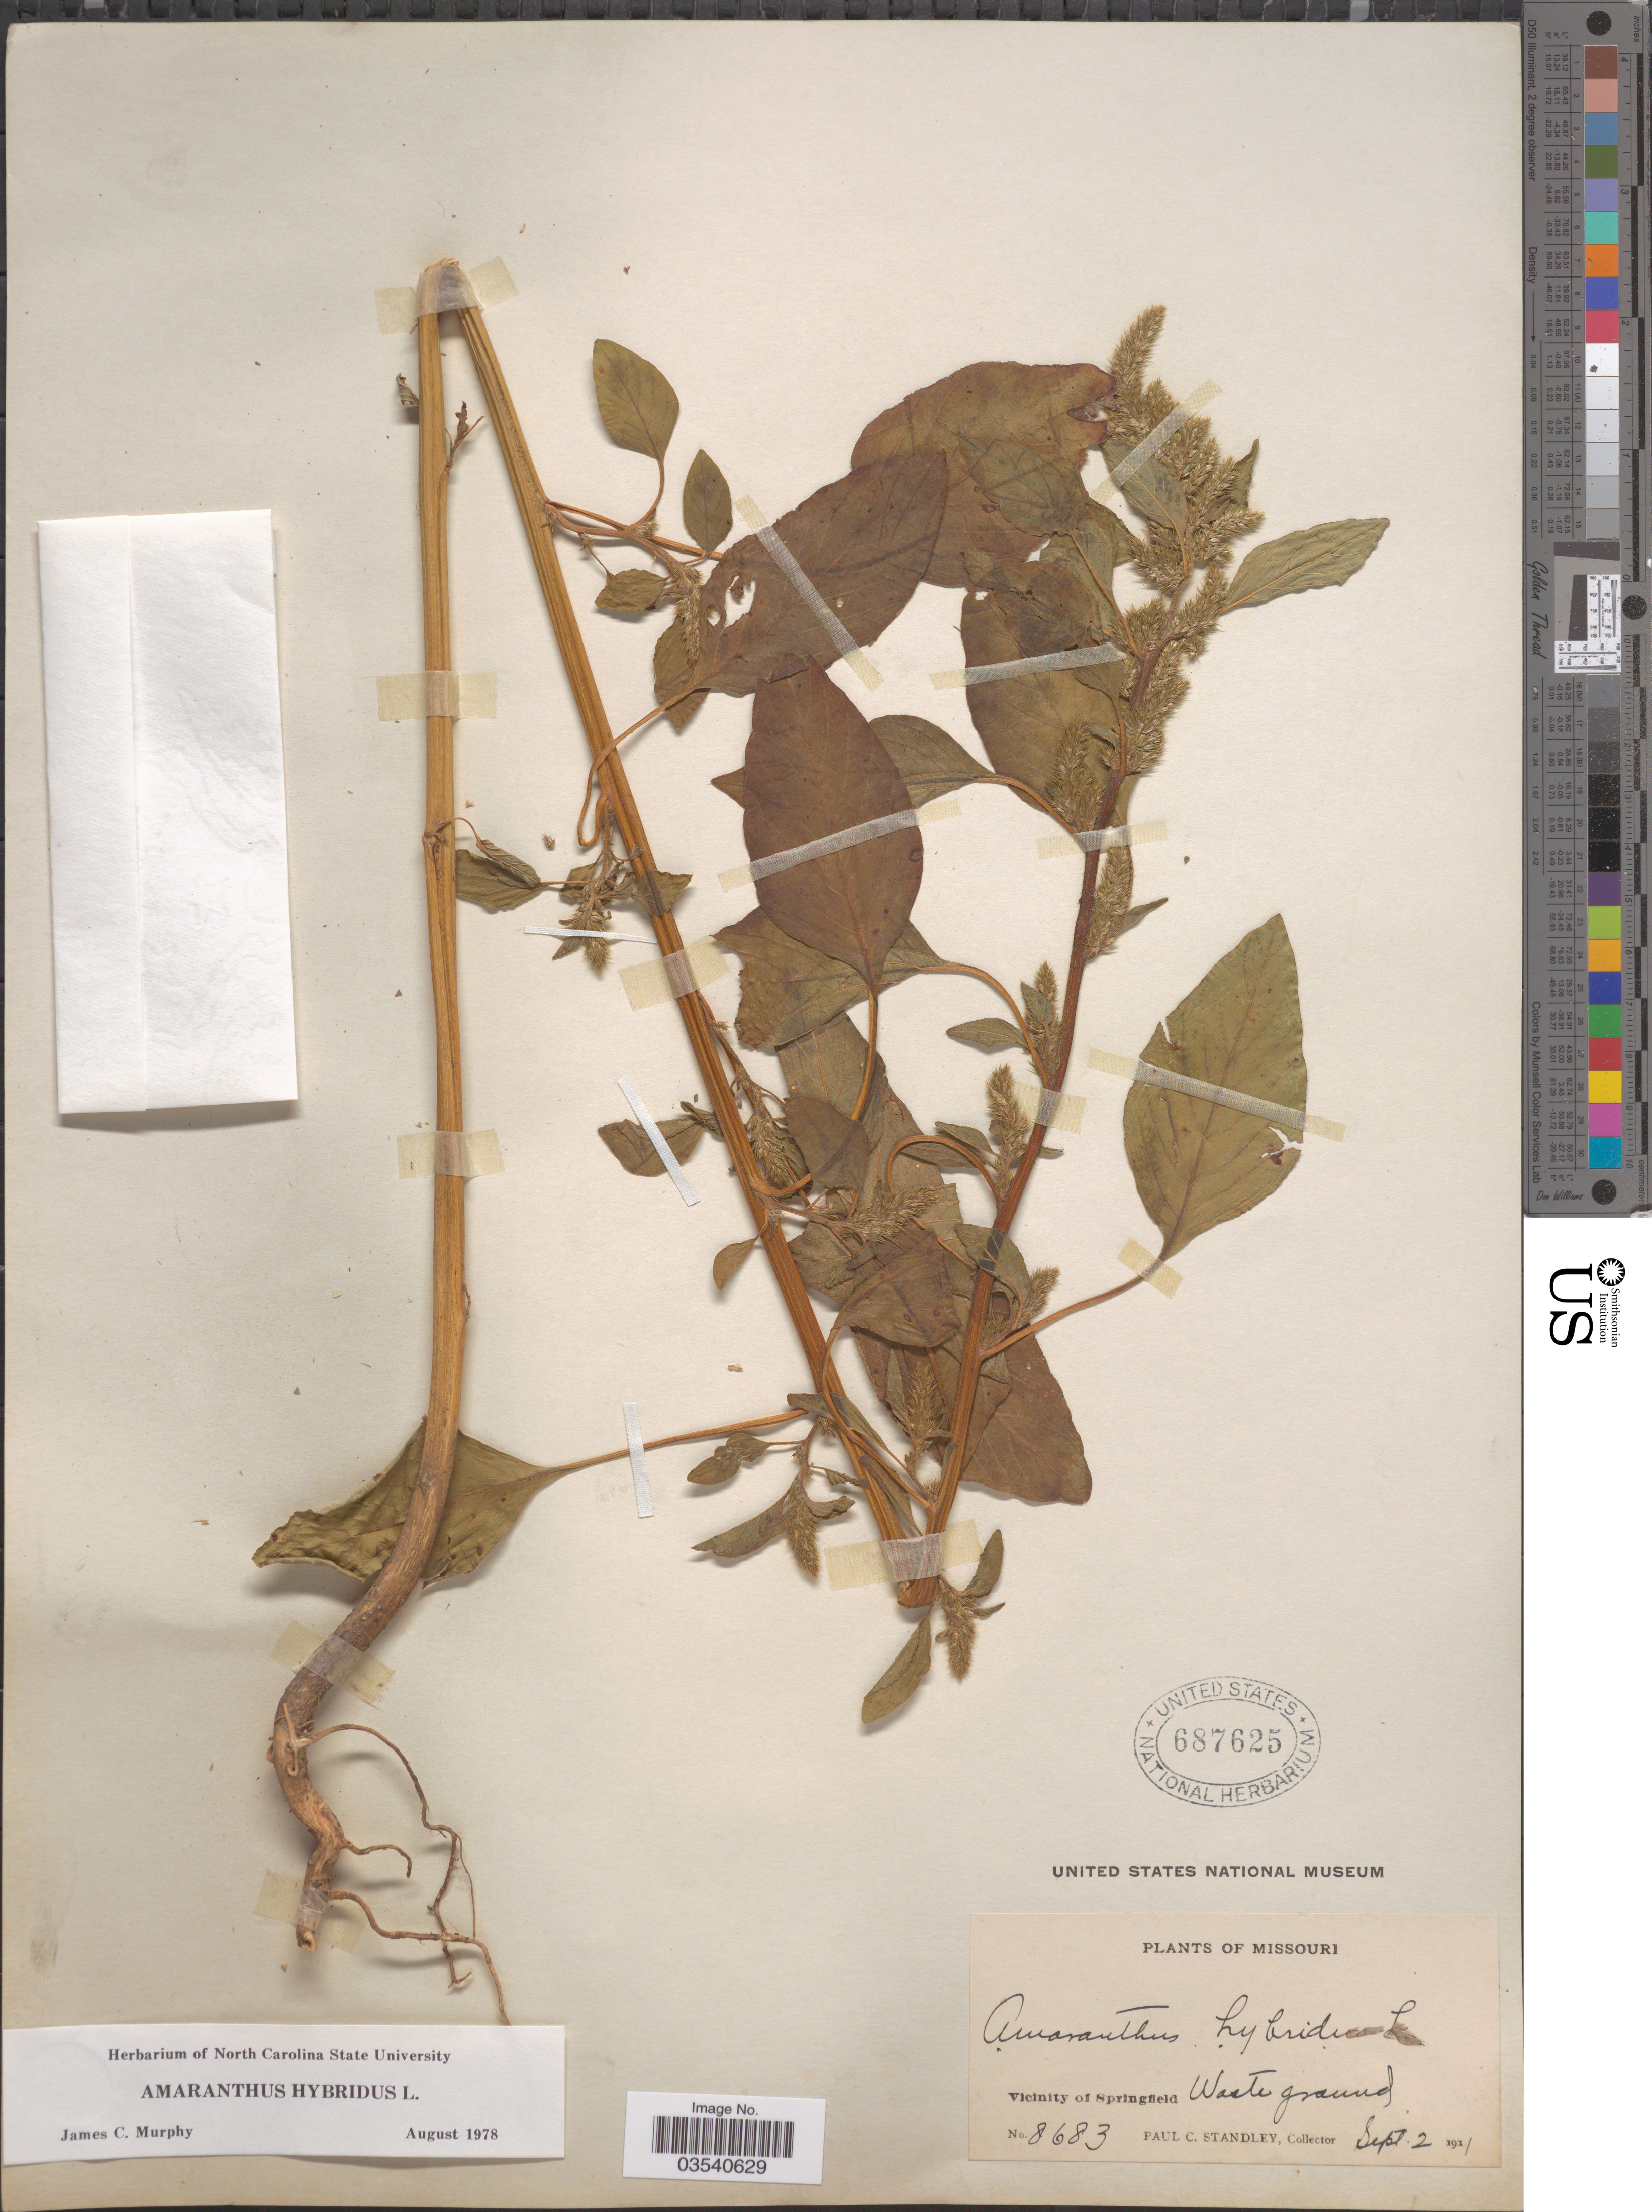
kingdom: Plantae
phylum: Tracheophyta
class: Magnoliopsida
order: Caryophyllales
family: Amaranthaceae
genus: Amaranthus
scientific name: Amaranthus hybridus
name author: L.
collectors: P. C. Standley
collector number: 8683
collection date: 1911-09-02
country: United States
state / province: Missouri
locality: Vicinity of Springfield.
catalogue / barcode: US 687625